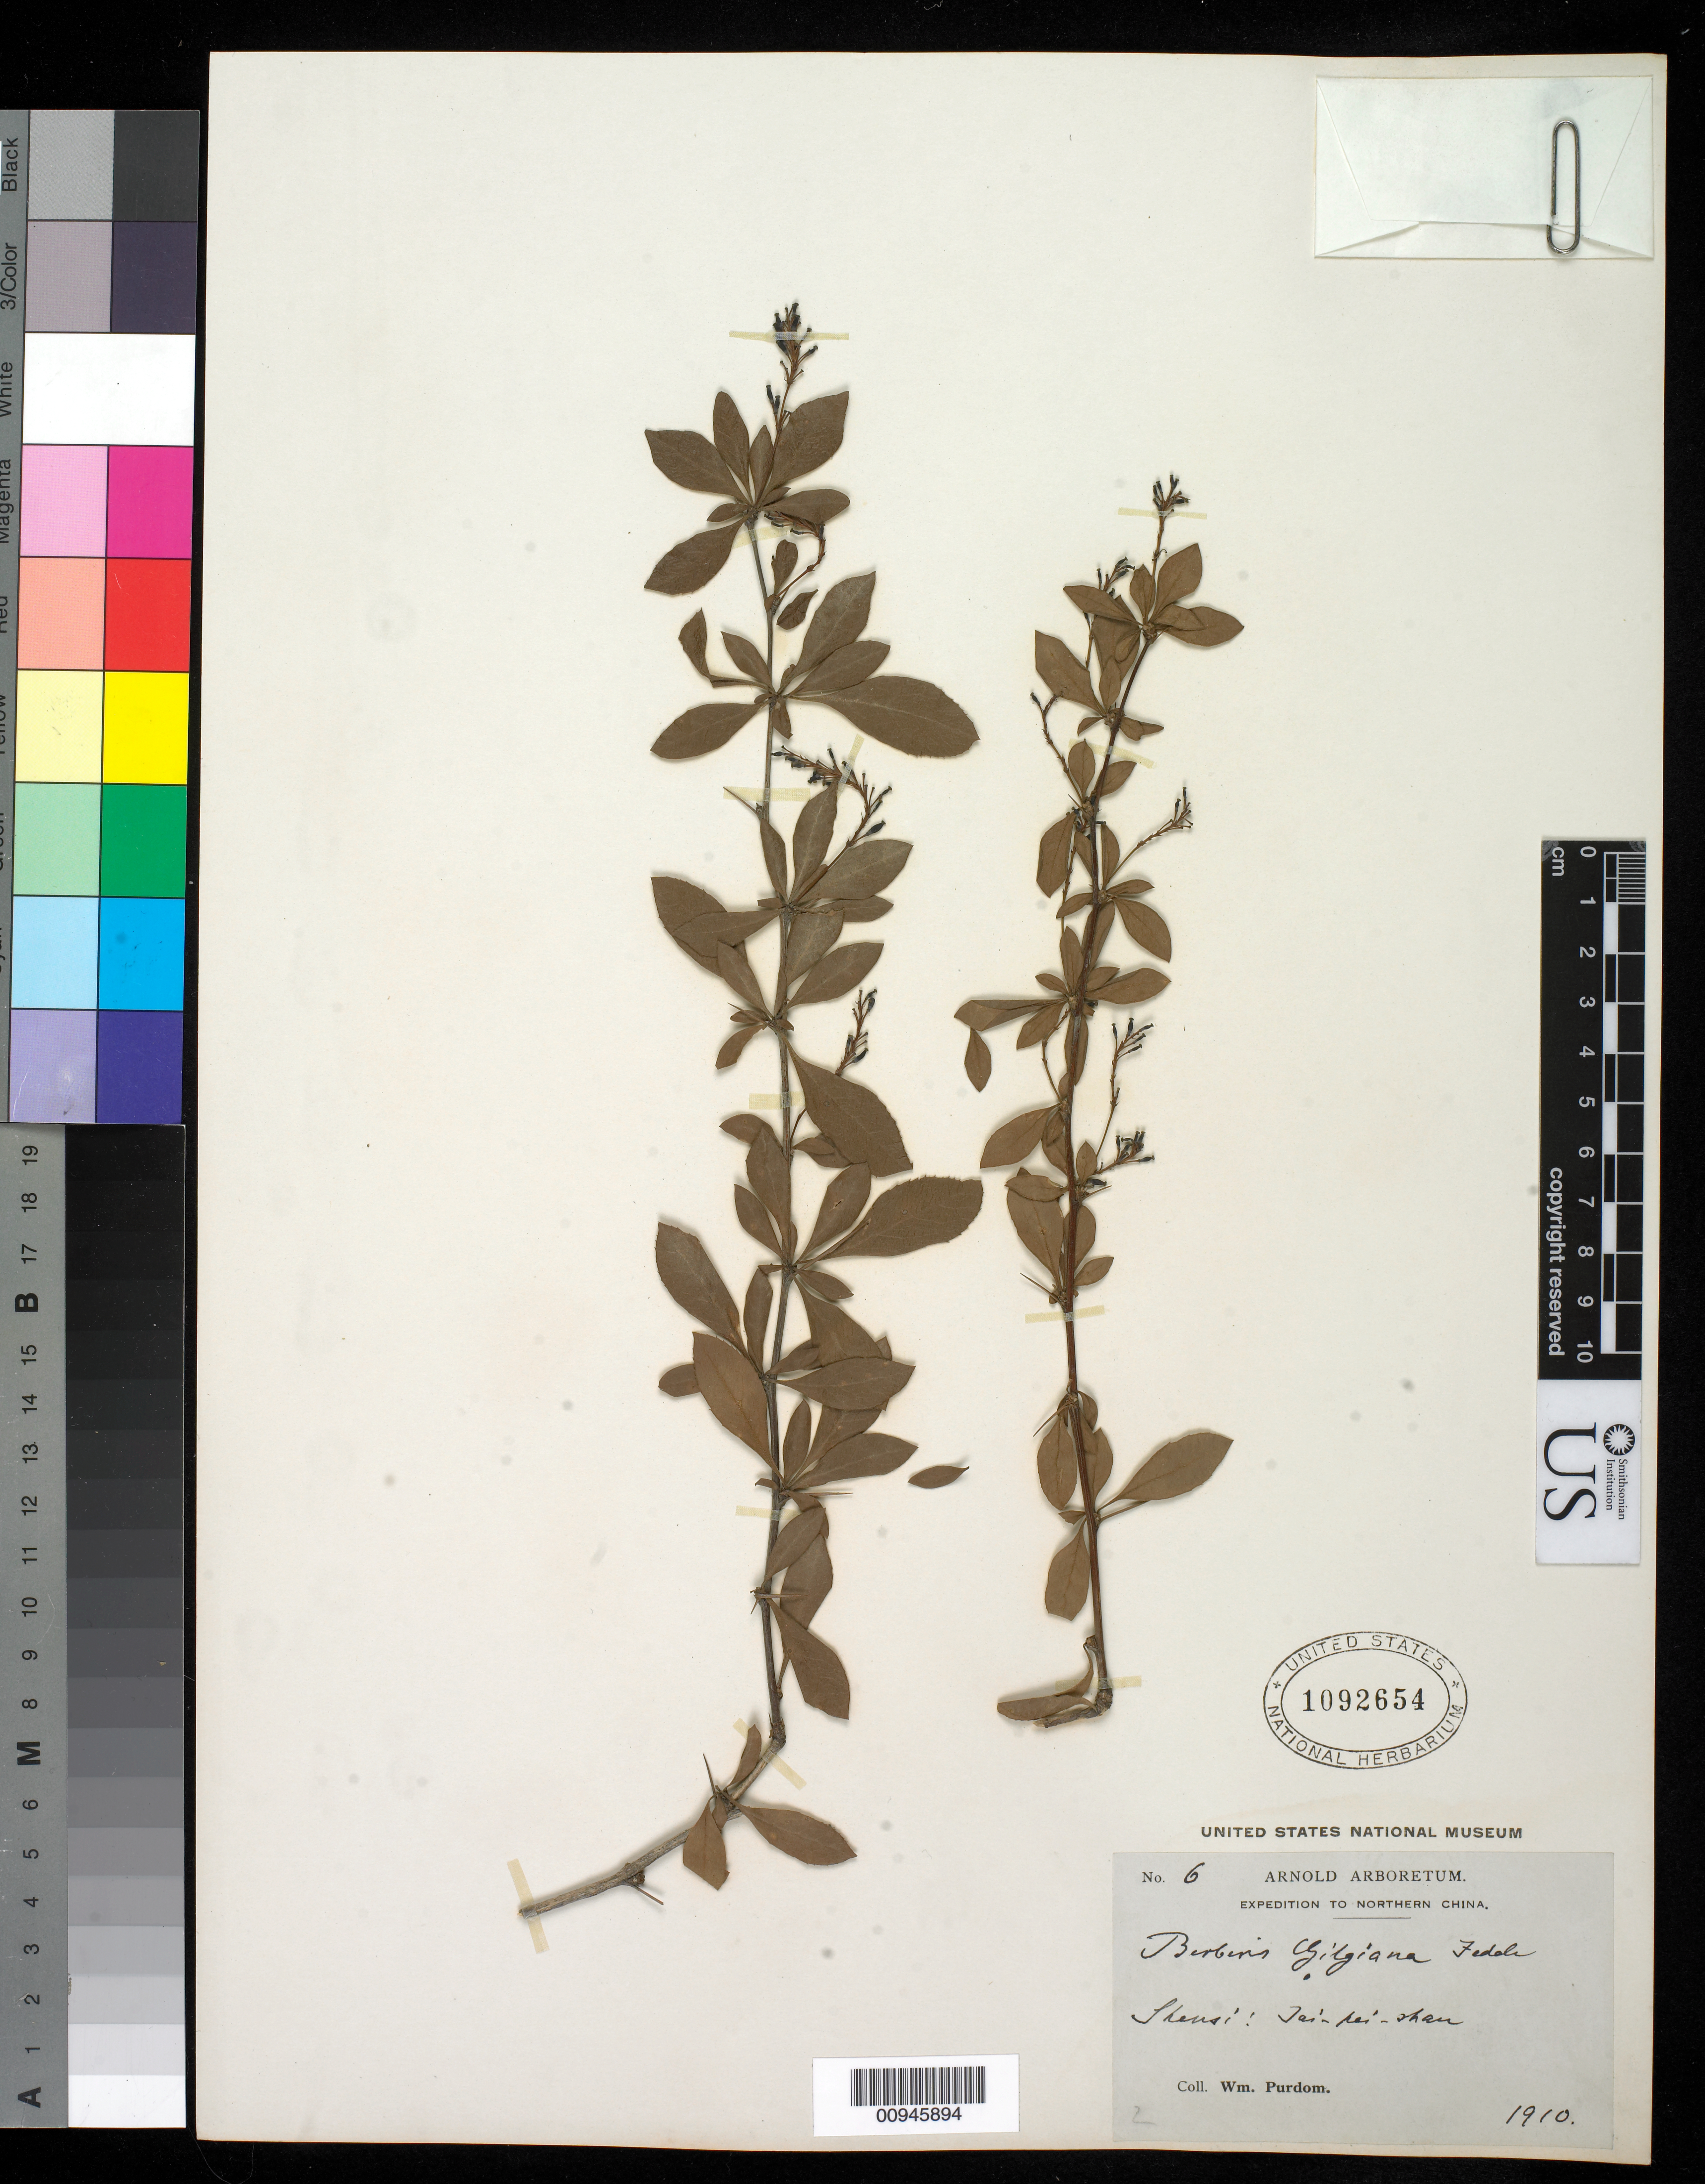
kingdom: Plantae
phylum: Tracheophyta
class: Magnoliopsida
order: Ranunculales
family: Berberidaceae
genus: Berberis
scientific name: Berberis gilgiana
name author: Fedde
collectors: W. Purdom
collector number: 6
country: China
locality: Thensi, Tai Pai Shan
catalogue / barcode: US 1092654